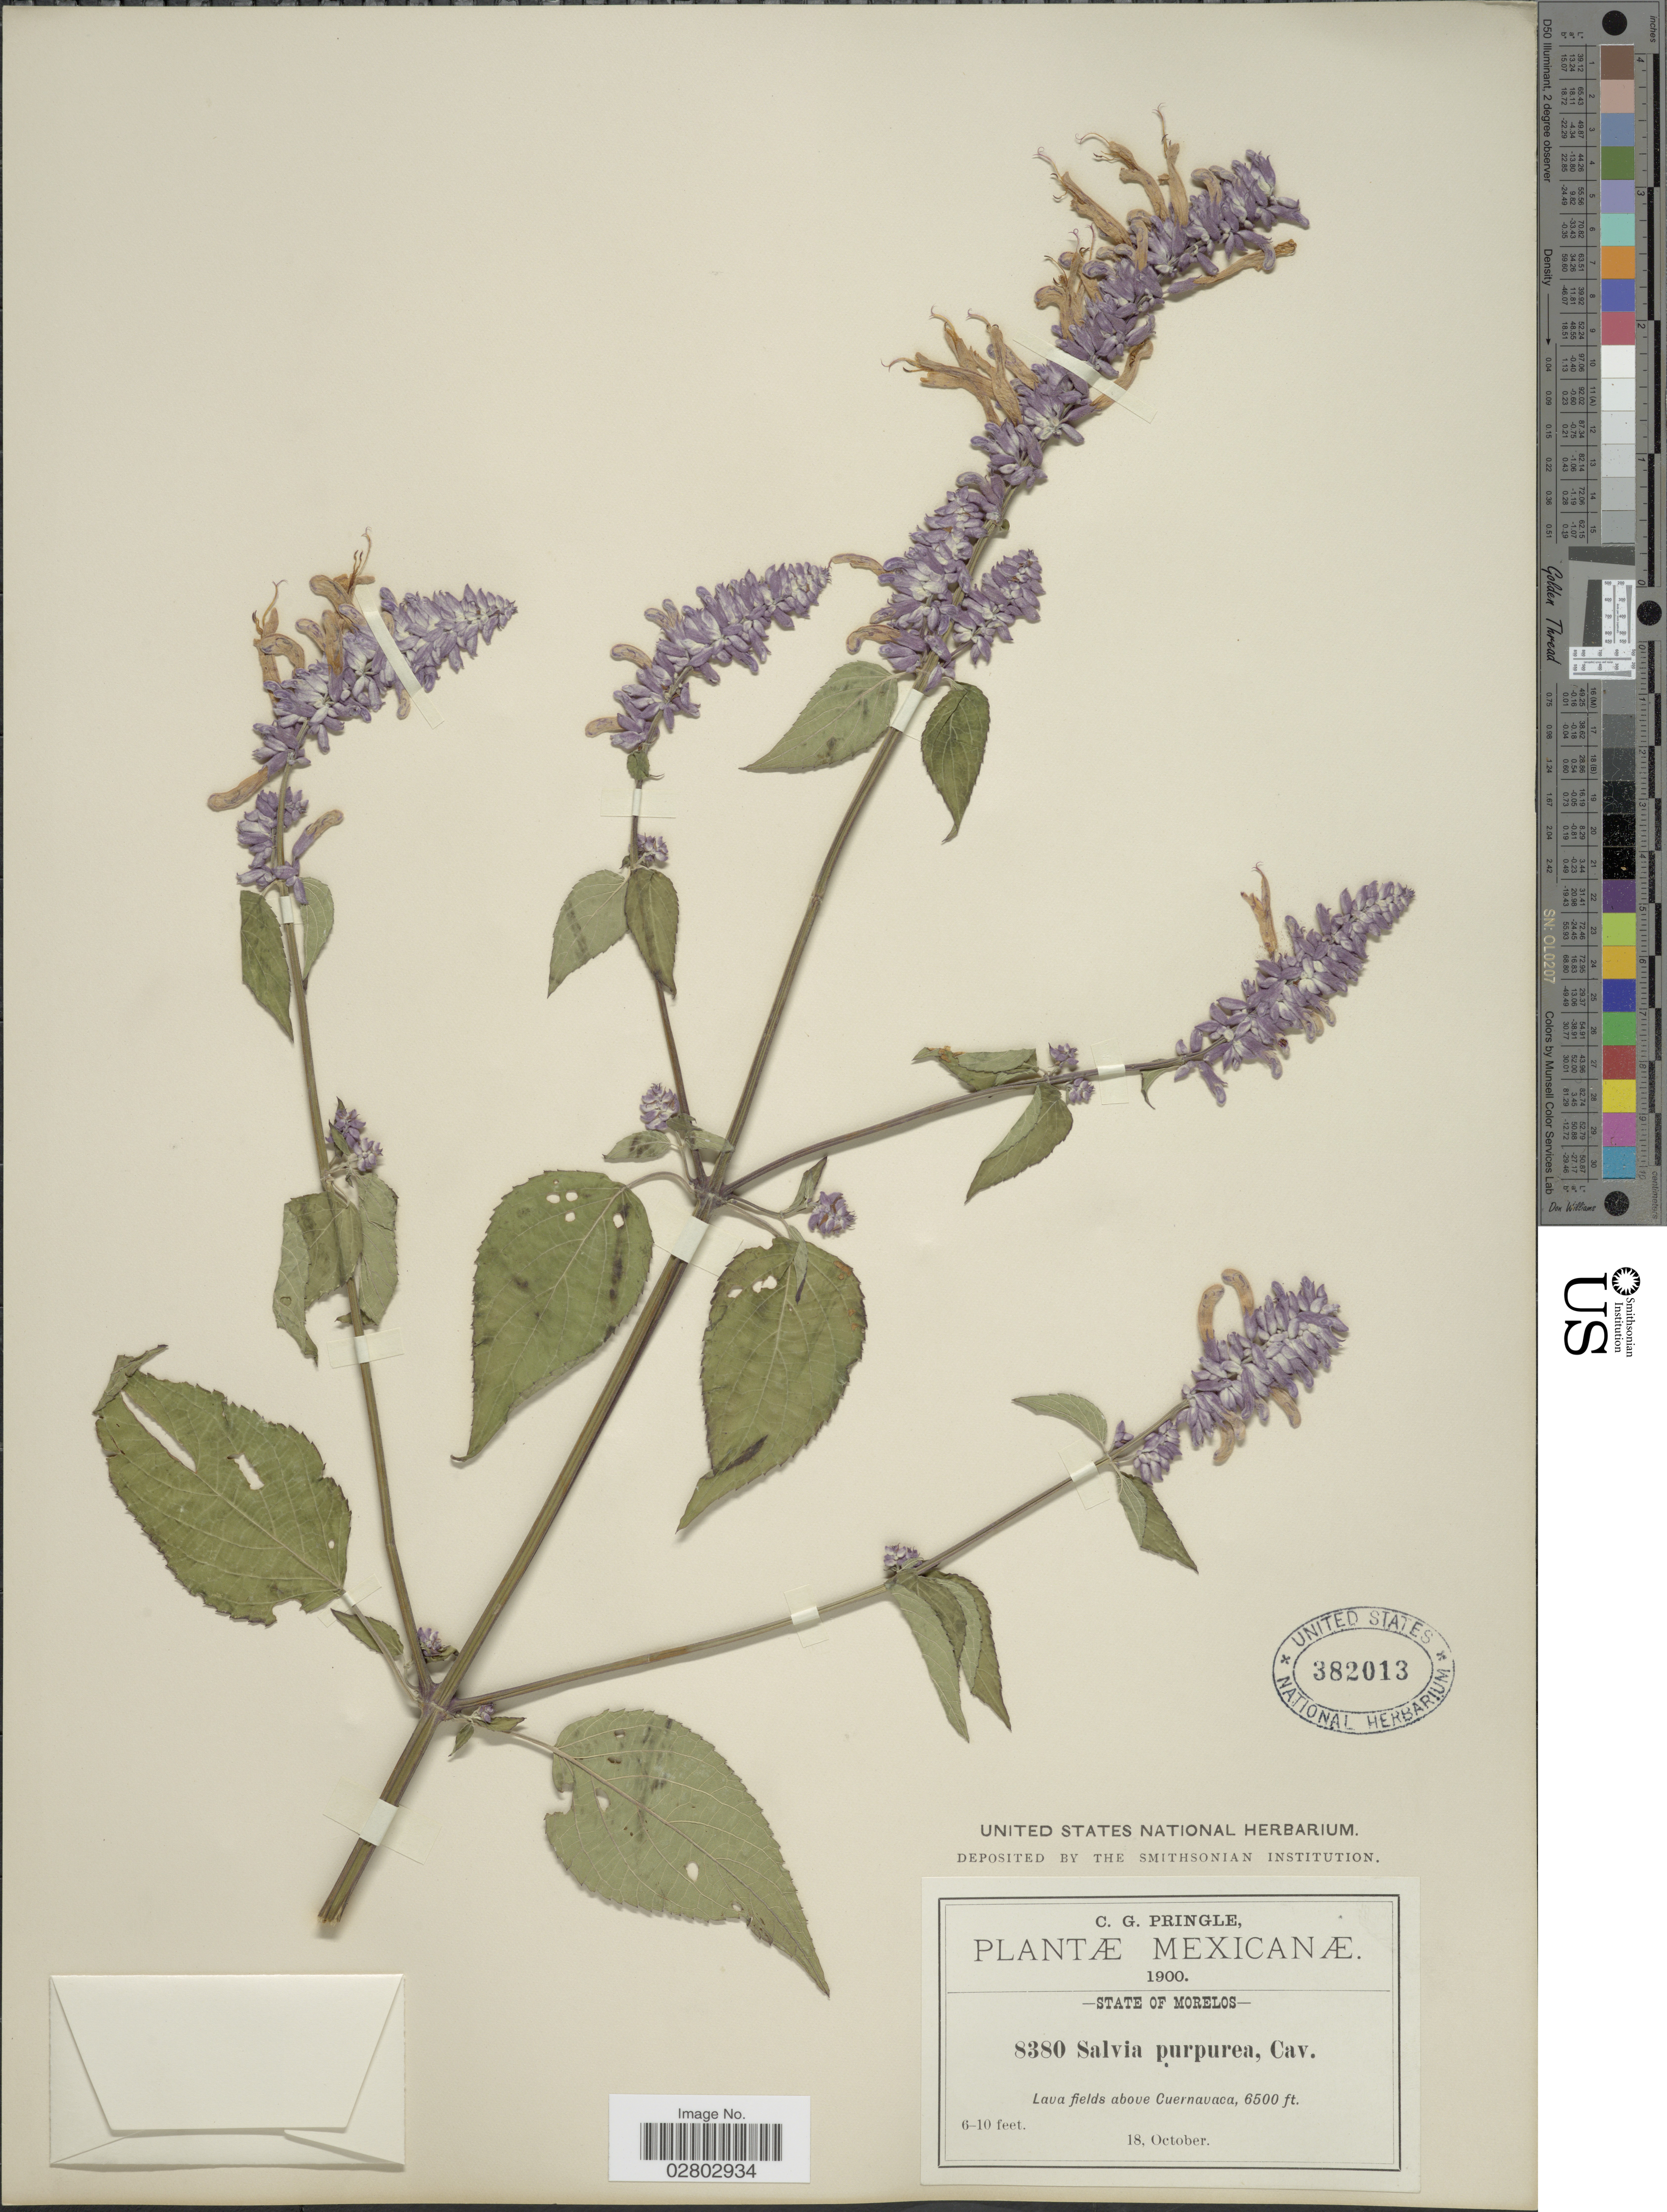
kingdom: Plantae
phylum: Tracheophyta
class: Magnoliopsida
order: Lamiales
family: Lamiaceae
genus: Salvia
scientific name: Salvia purpurea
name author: Cav.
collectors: C. G. Pringle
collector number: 8380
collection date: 1900-10-18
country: Mexico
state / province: Morelos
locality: State of Morelos, Lava fields above Cuernavaca.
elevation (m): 1981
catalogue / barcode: US 382013